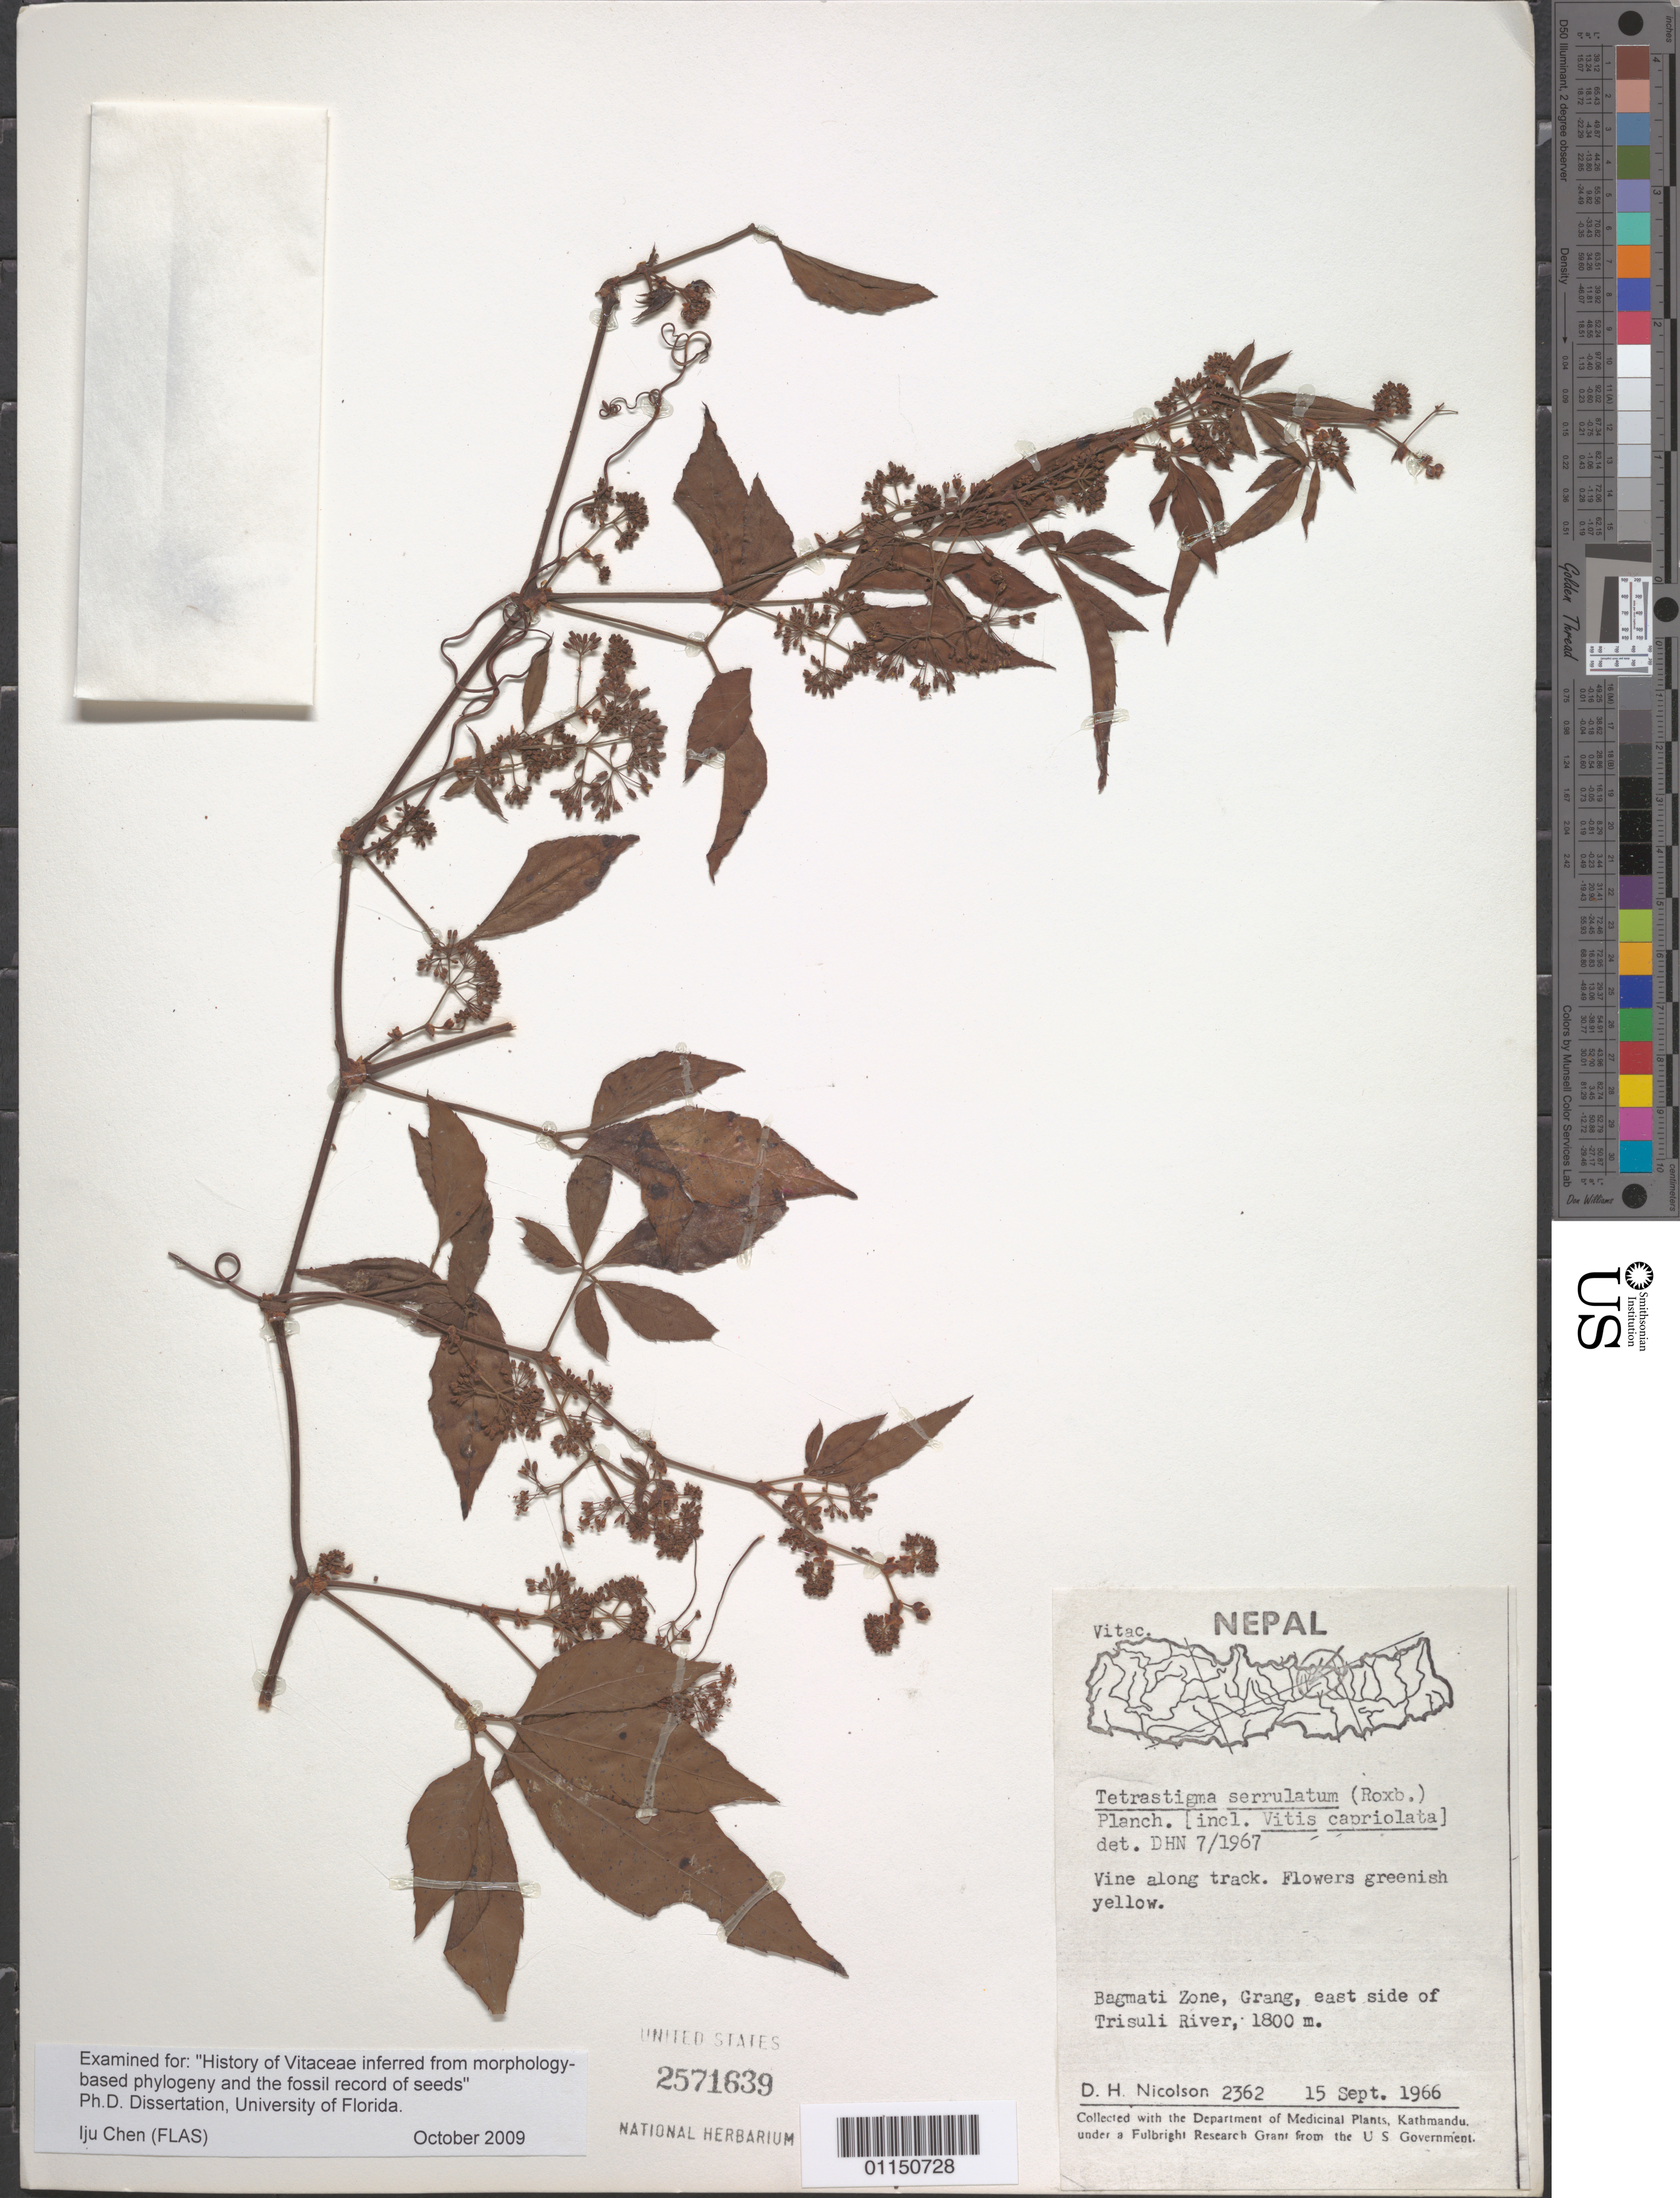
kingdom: Plantae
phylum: Tracheophyta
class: Magnoliopsida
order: Vitales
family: Vitaceae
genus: Tetrastigma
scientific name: Tetrastigma serrulatum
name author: (Roxb.) Planch.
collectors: D. H. Nicolson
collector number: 2362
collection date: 1966-09-15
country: Nepal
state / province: Bagmati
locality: Grang, E side of Trisuli River.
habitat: Vine along track.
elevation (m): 1800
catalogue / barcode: US 2571639